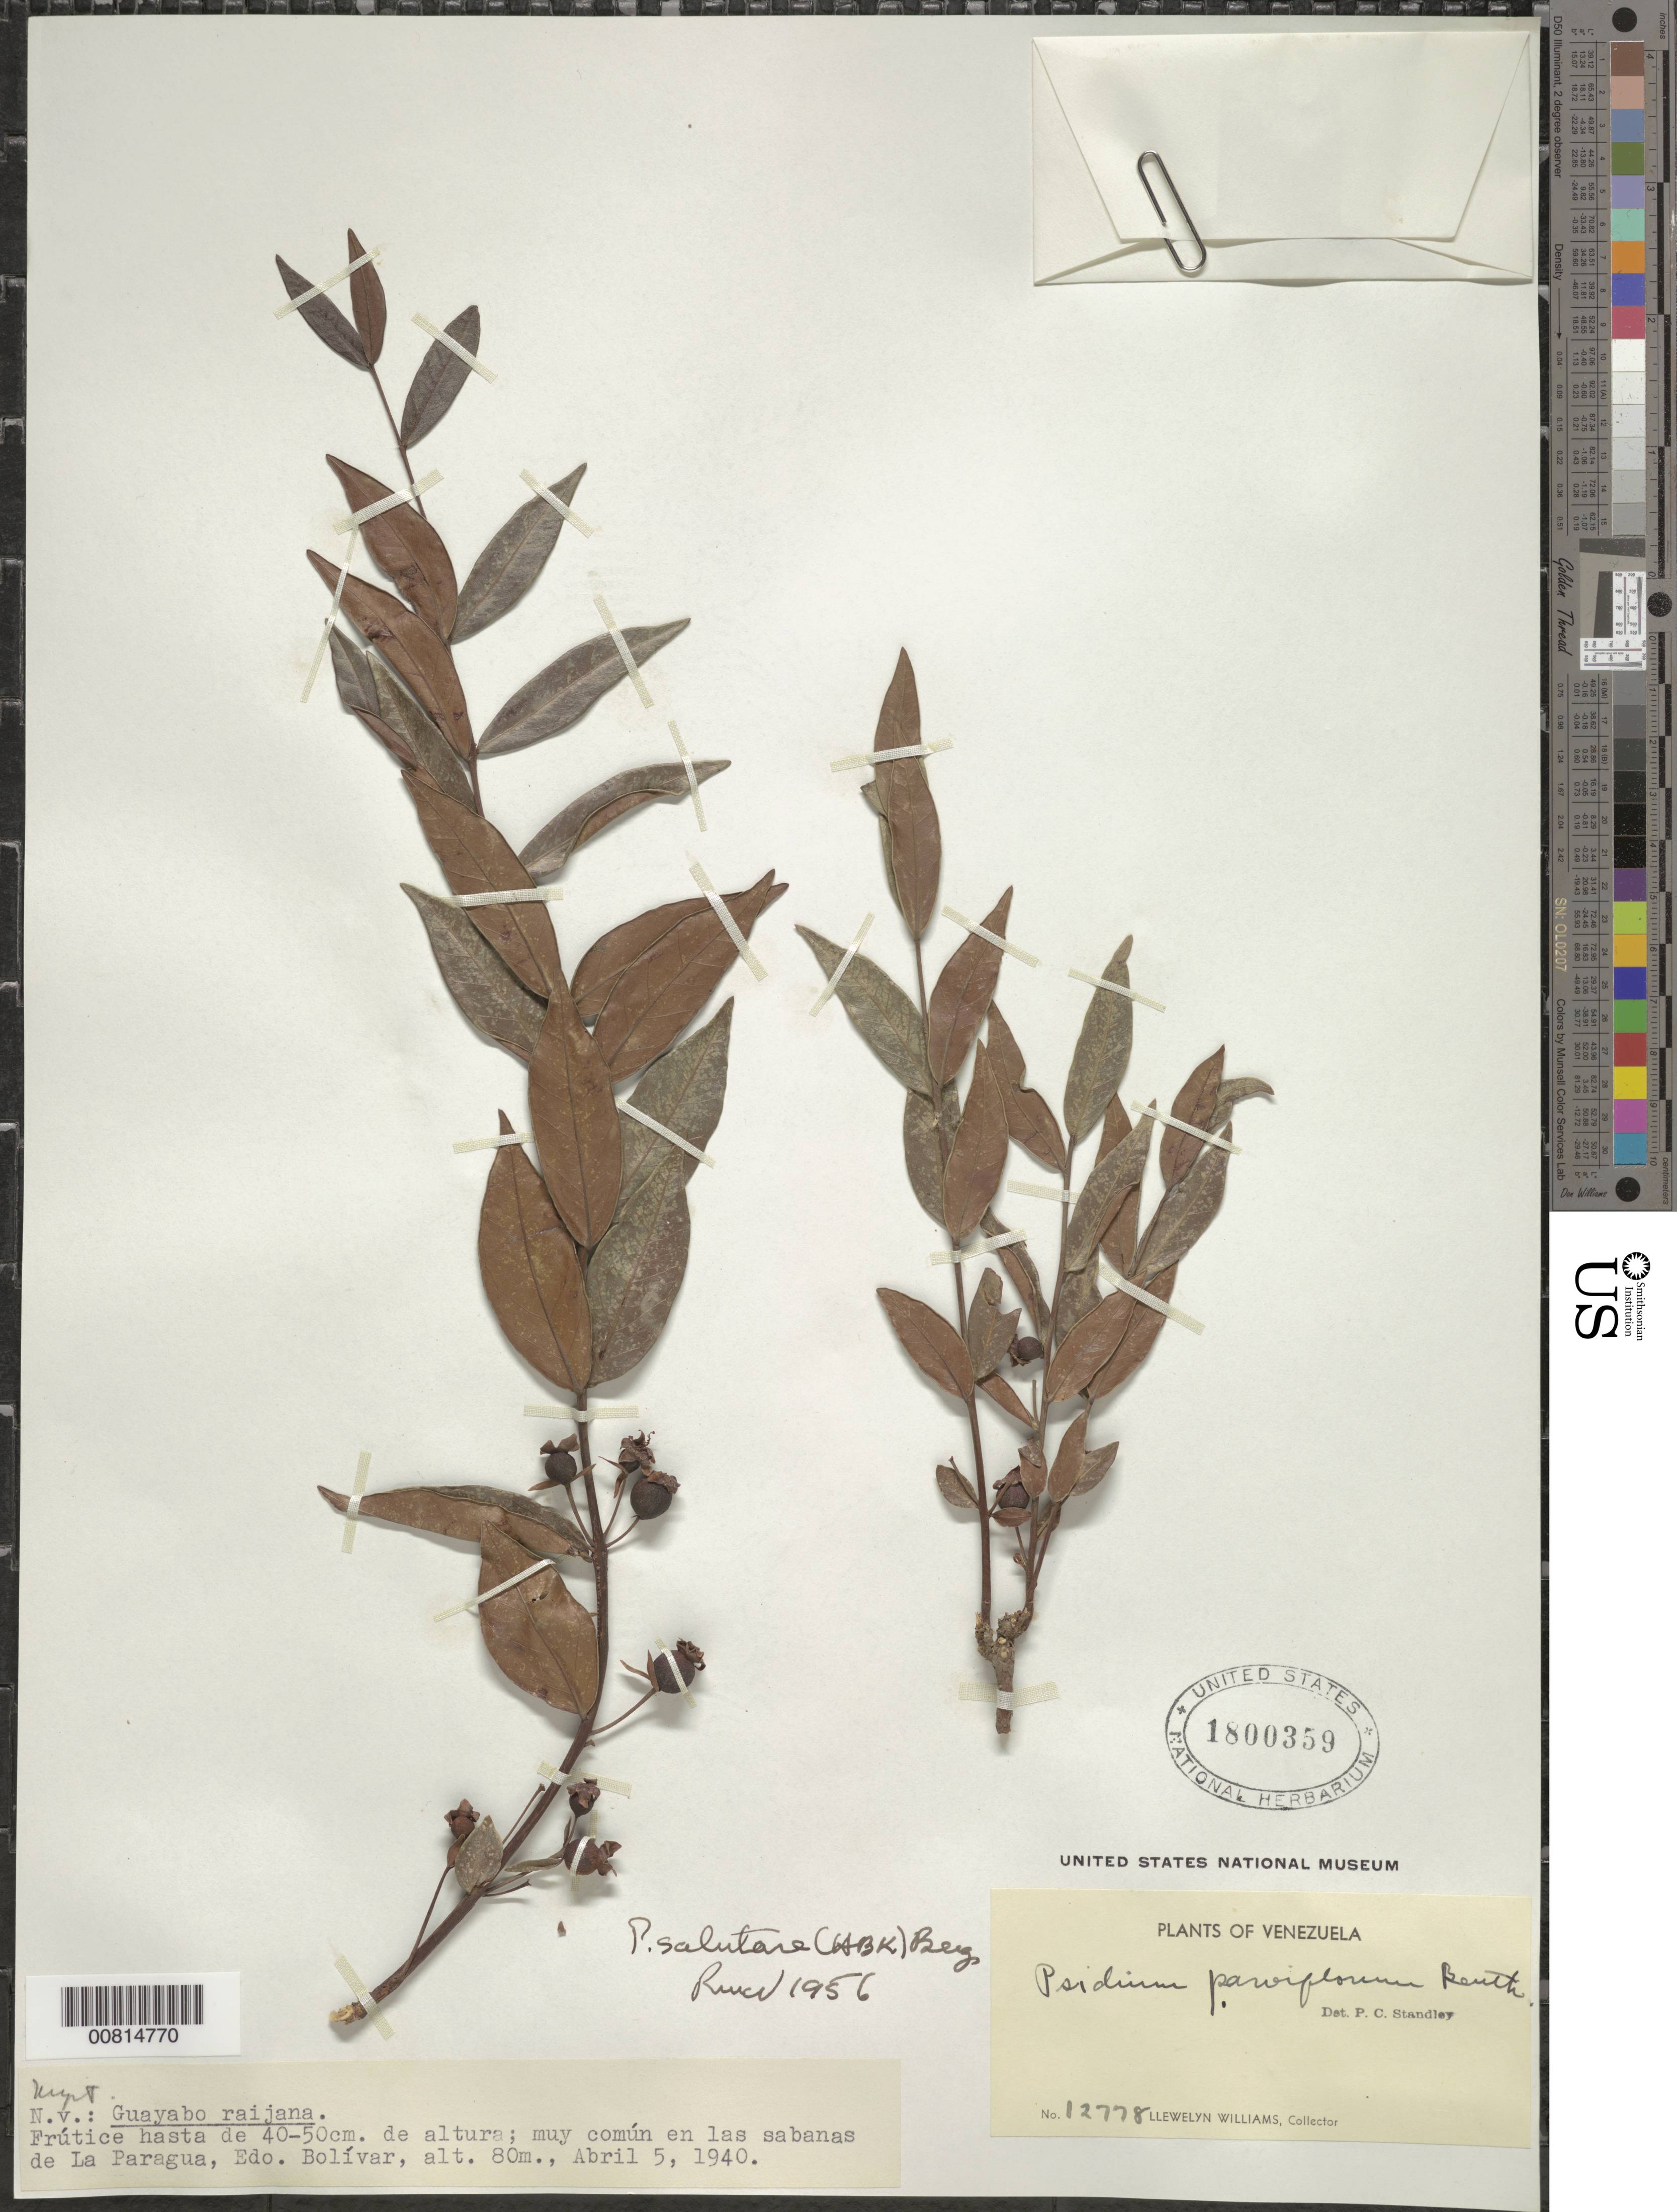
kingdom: Plantae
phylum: Tracheophyta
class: Magnoliopsida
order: Myrtales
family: Myrtaceae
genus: Psidium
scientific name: Psidium salutare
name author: (Kunth) O. Berg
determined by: McVaugh, R.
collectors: Ll. Williams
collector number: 12778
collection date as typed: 5-Apr-40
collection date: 1940-04-05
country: Venezuela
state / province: Bolívar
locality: La Paragua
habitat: Savanna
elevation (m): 80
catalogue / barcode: US 1800359